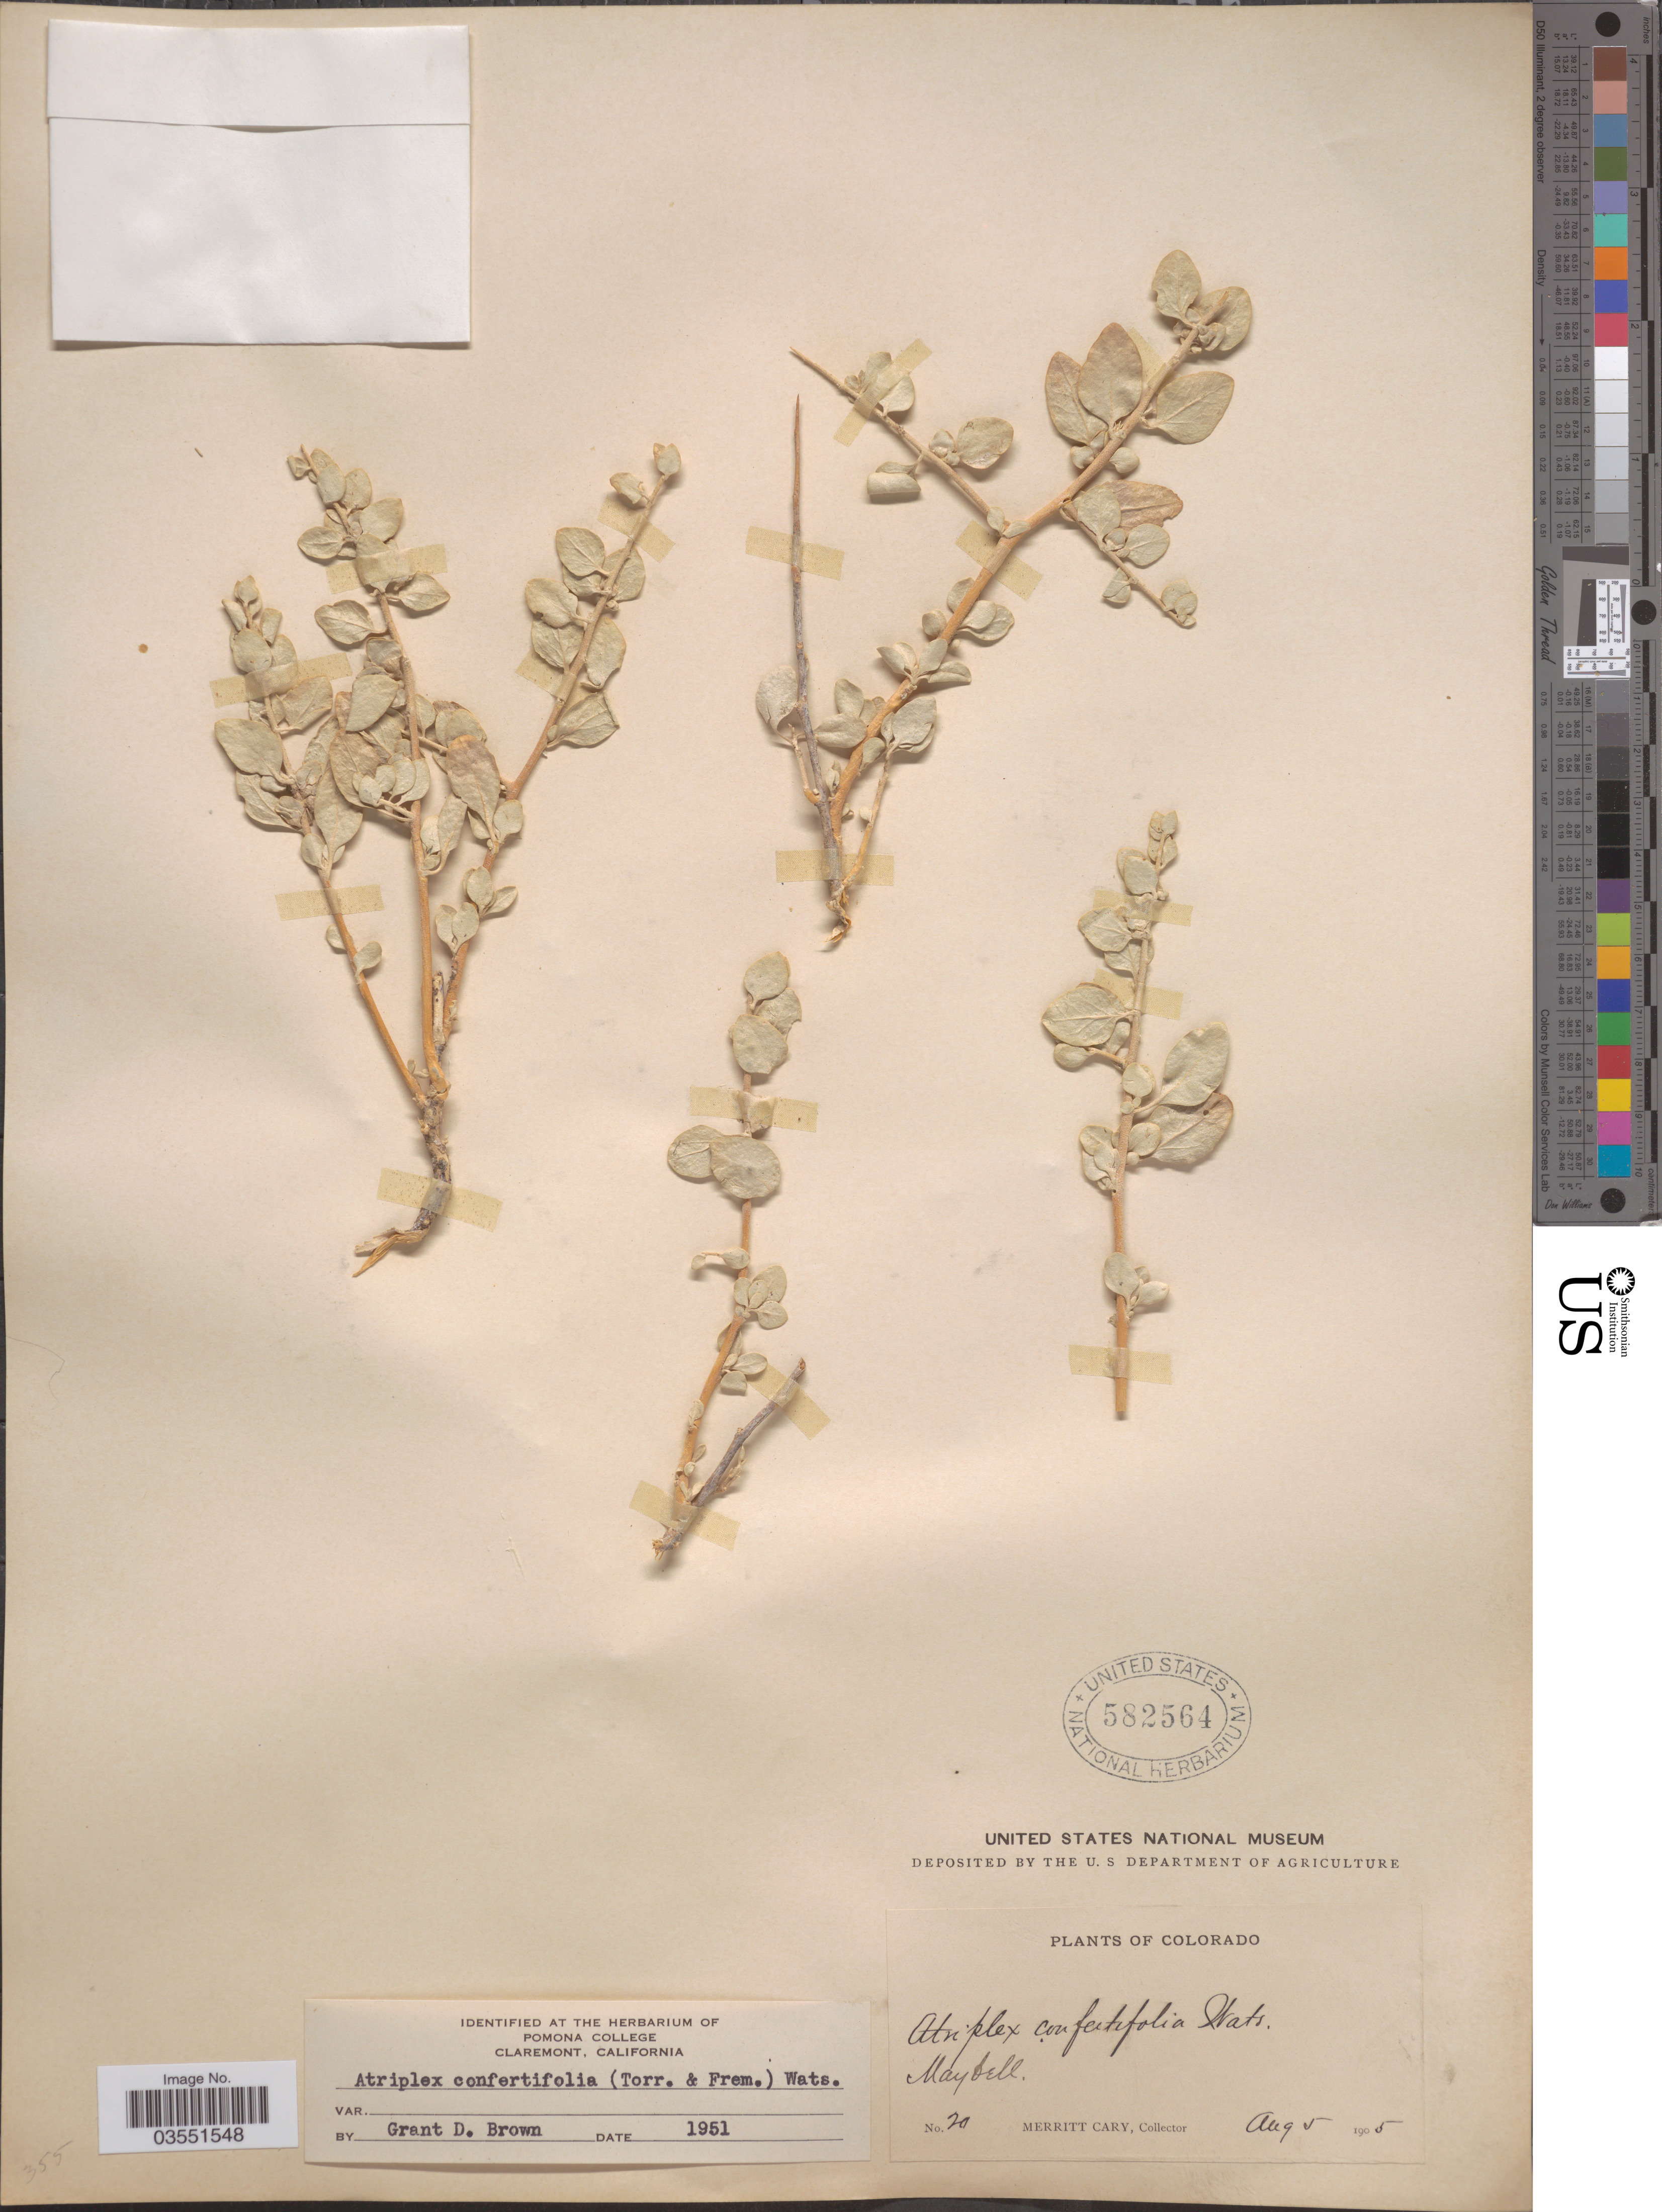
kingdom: Plantae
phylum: Tracheophyta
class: Magnoliopsida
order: Caryophyllales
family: Amaranthaceae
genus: Atriplex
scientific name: Atriplex confertifolia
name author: (Torr. & Frém.) S. Watson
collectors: M. Cary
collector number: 20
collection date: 1905-08-05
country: United States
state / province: Colorado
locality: Maybell.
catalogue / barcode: US 582564